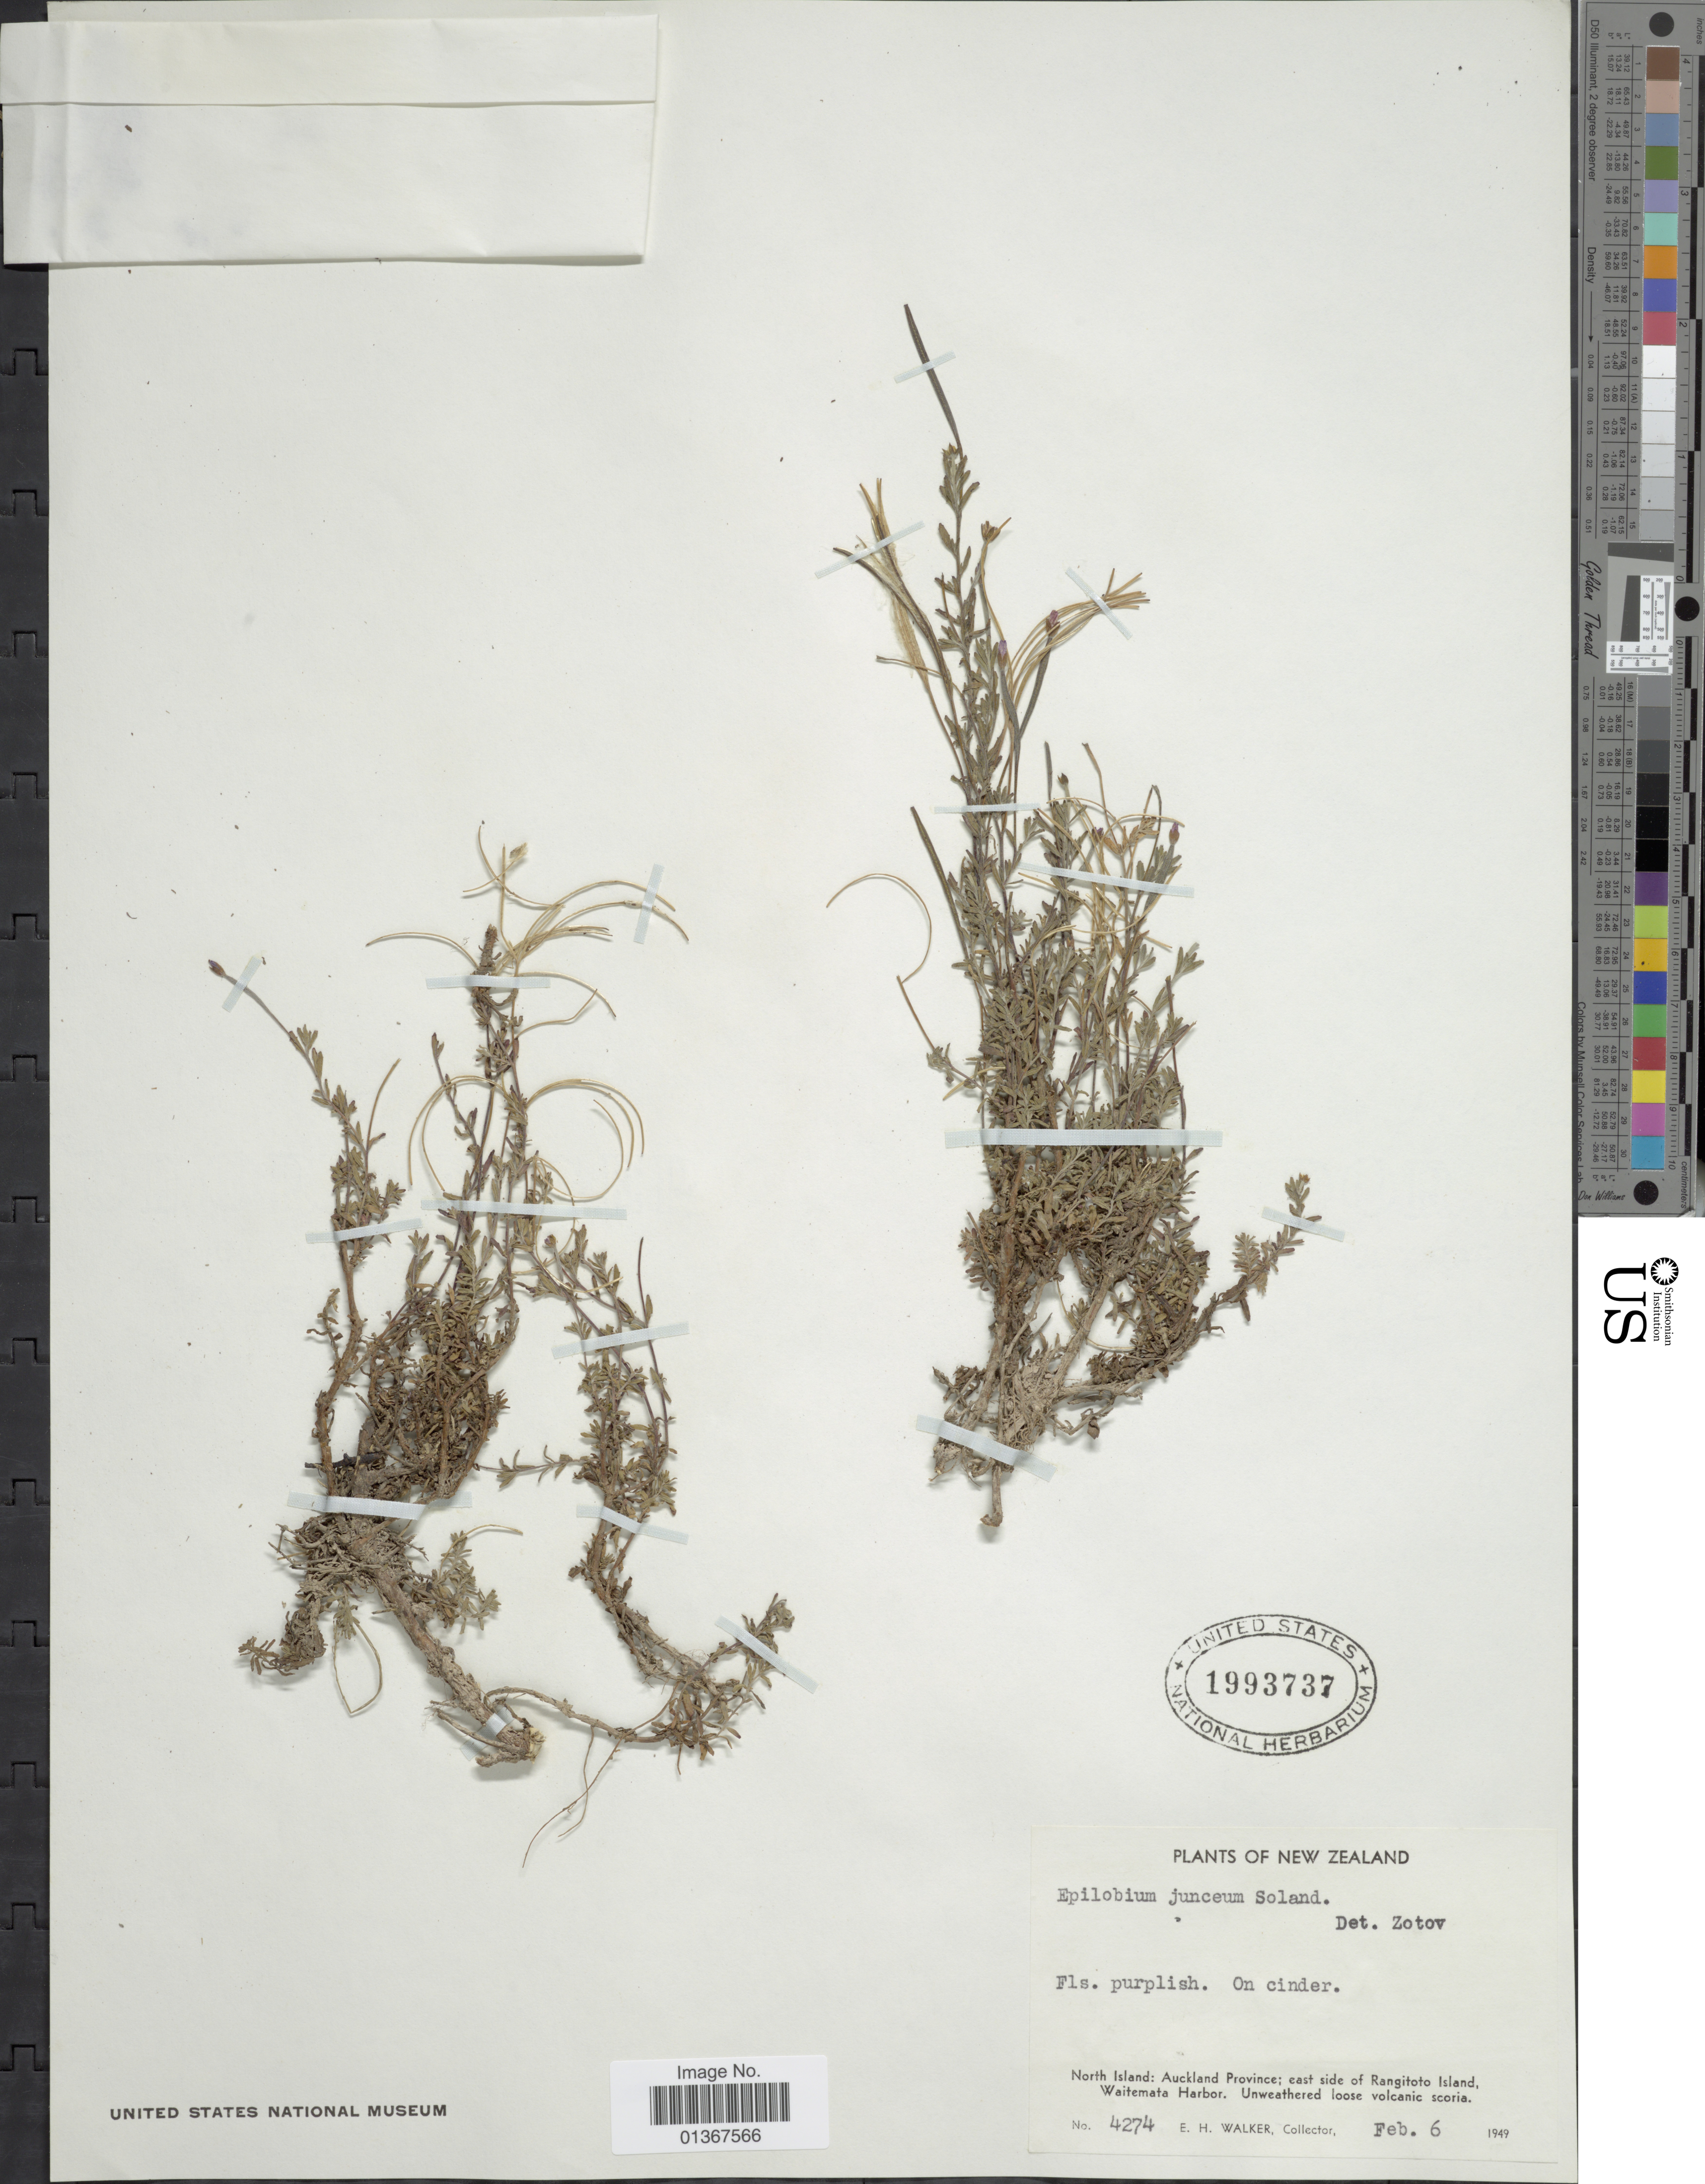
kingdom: Plantae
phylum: Tracheophyta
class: Magnoliopsida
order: Myrtales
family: Onagraceae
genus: Epilobium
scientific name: Epilobium billardiereanum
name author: Ser.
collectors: E. H. Walker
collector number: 4274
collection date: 1949-02-06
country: New Zealand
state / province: Auckland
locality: North Island: East side of Rangitoto Island, Waitemata Harbor.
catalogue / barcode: US 1993737